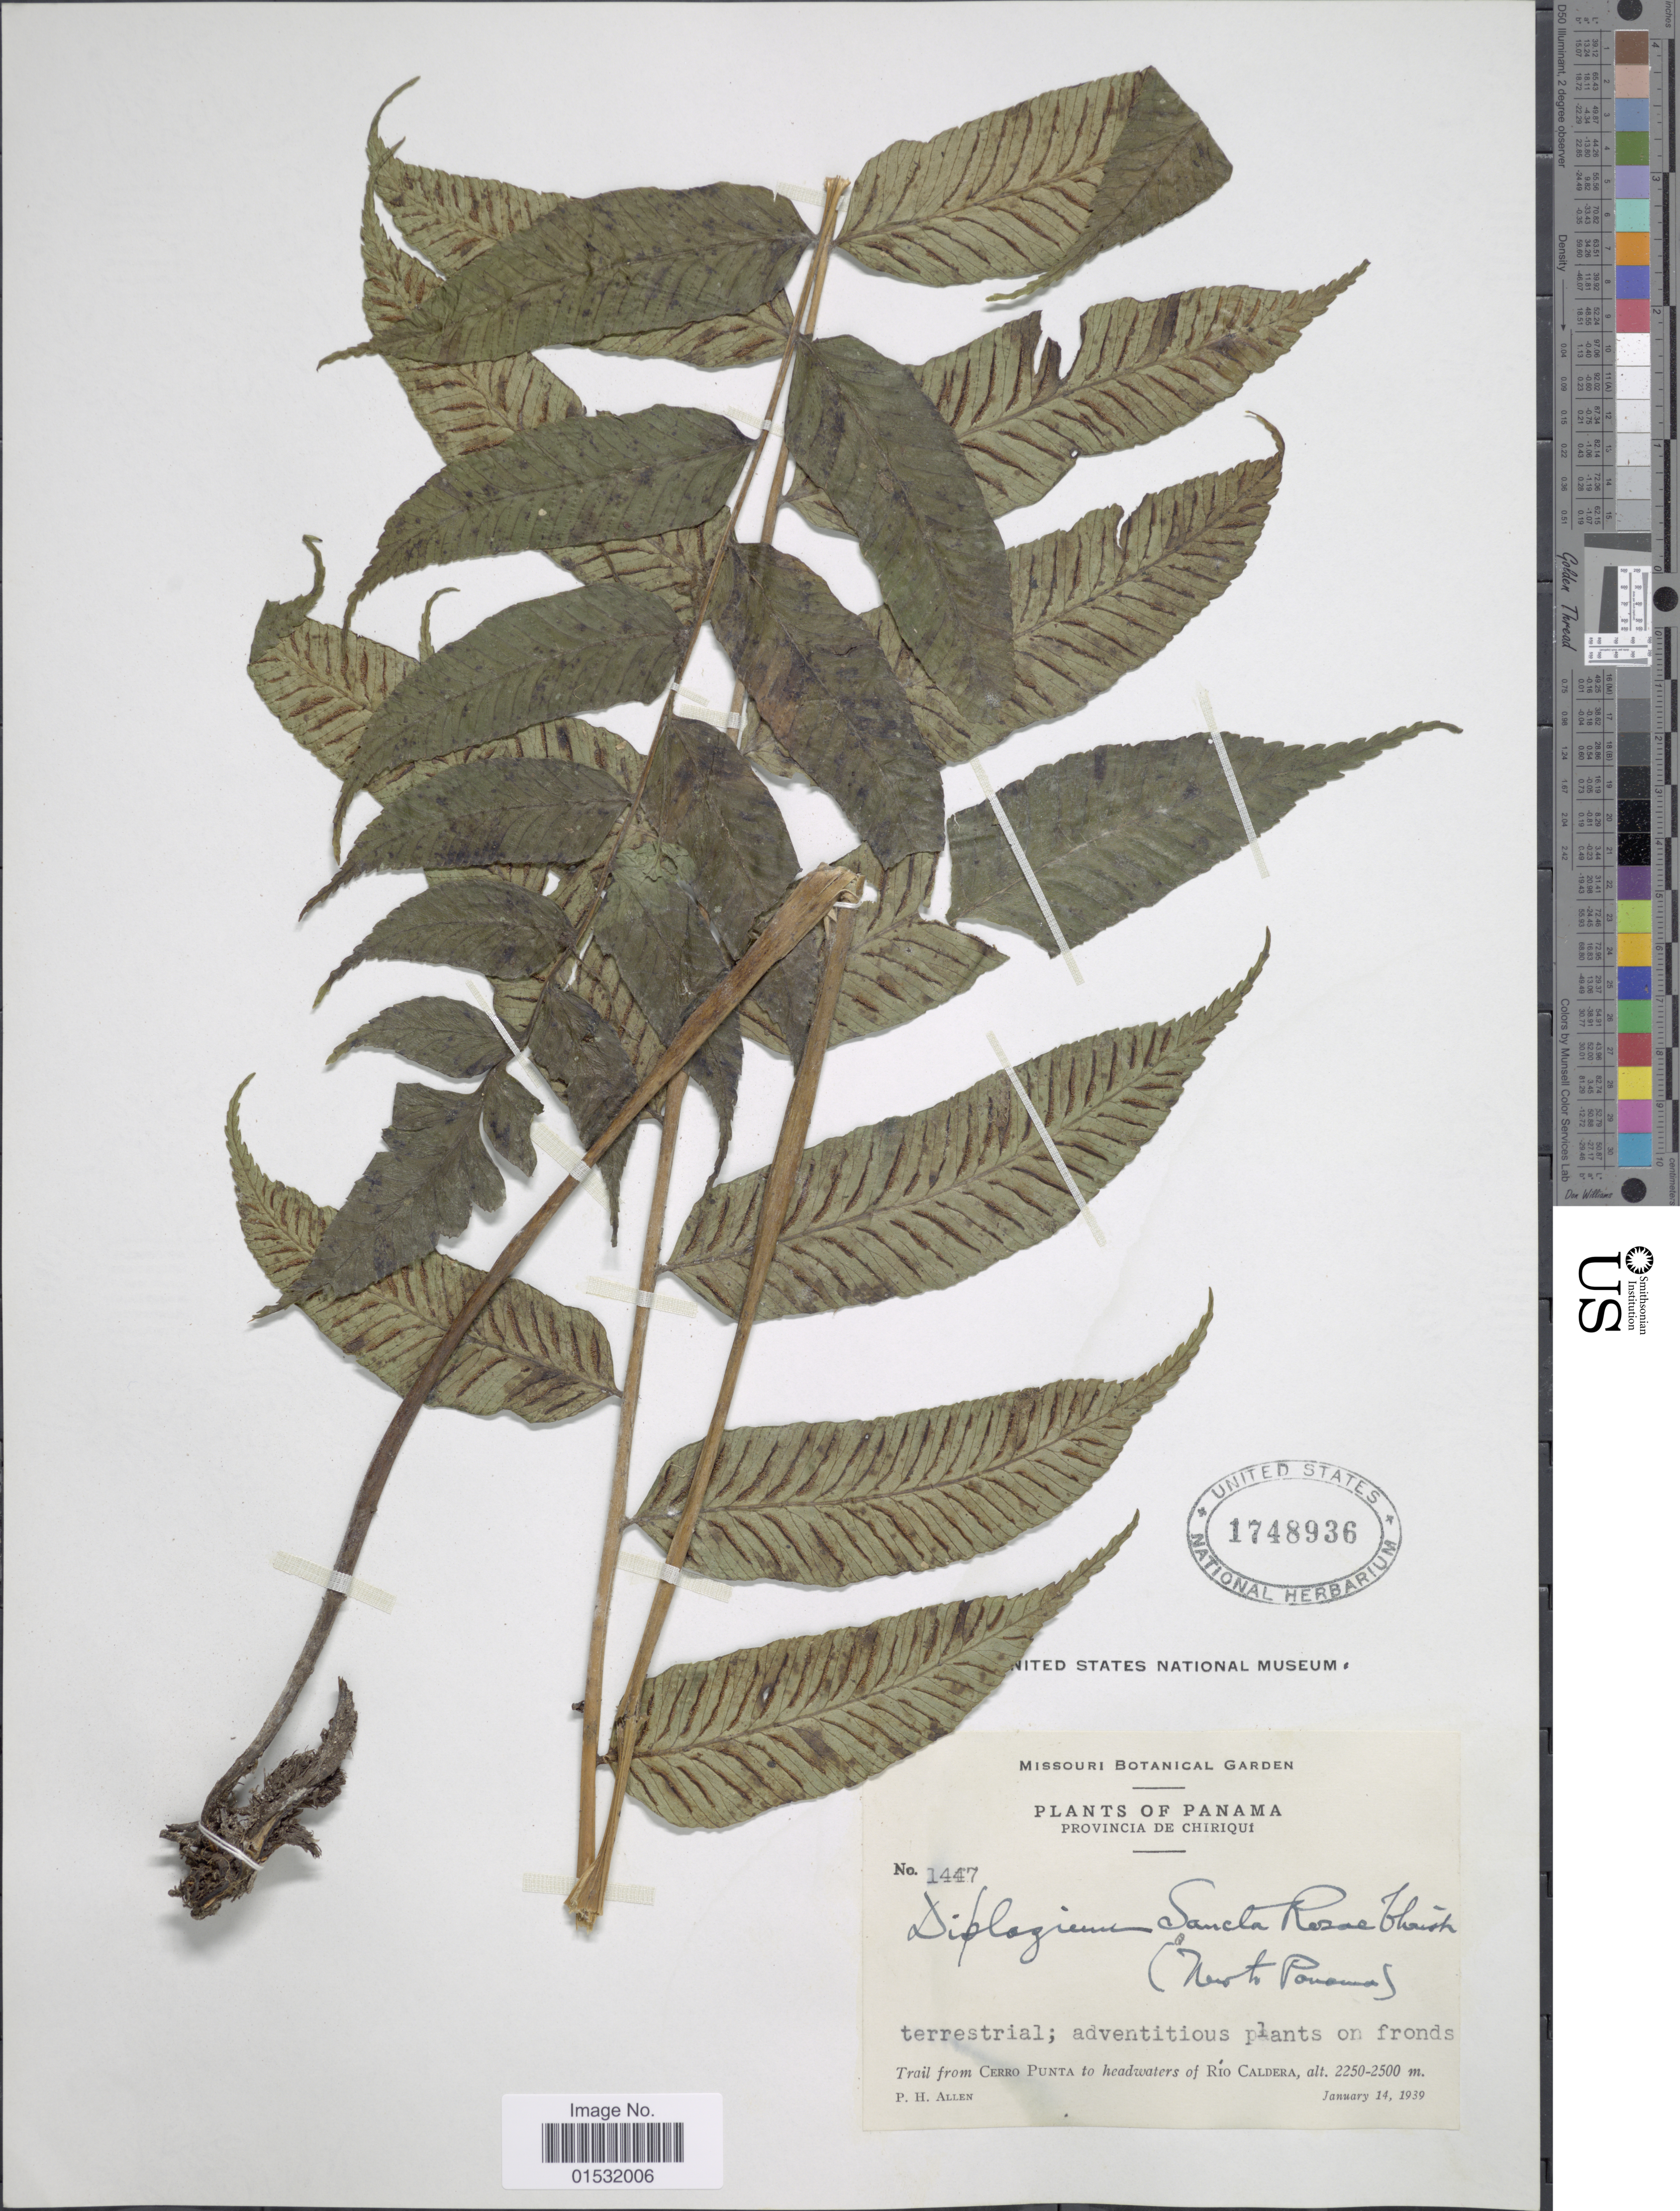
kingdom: Plantae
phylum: Tracheophyta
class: Polypodiopsida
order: Polypodiales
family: Athyriaceae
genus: Diplazium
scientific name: Diplazium sanctae-rosae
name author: Christ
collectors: P. H. Allen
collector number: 1447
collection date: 1939-01-14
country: Panama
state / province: Chiriqui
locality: Trail from Cerro Punta to headwaters of Río Caldera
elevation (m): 2250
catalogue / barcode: US 1748936